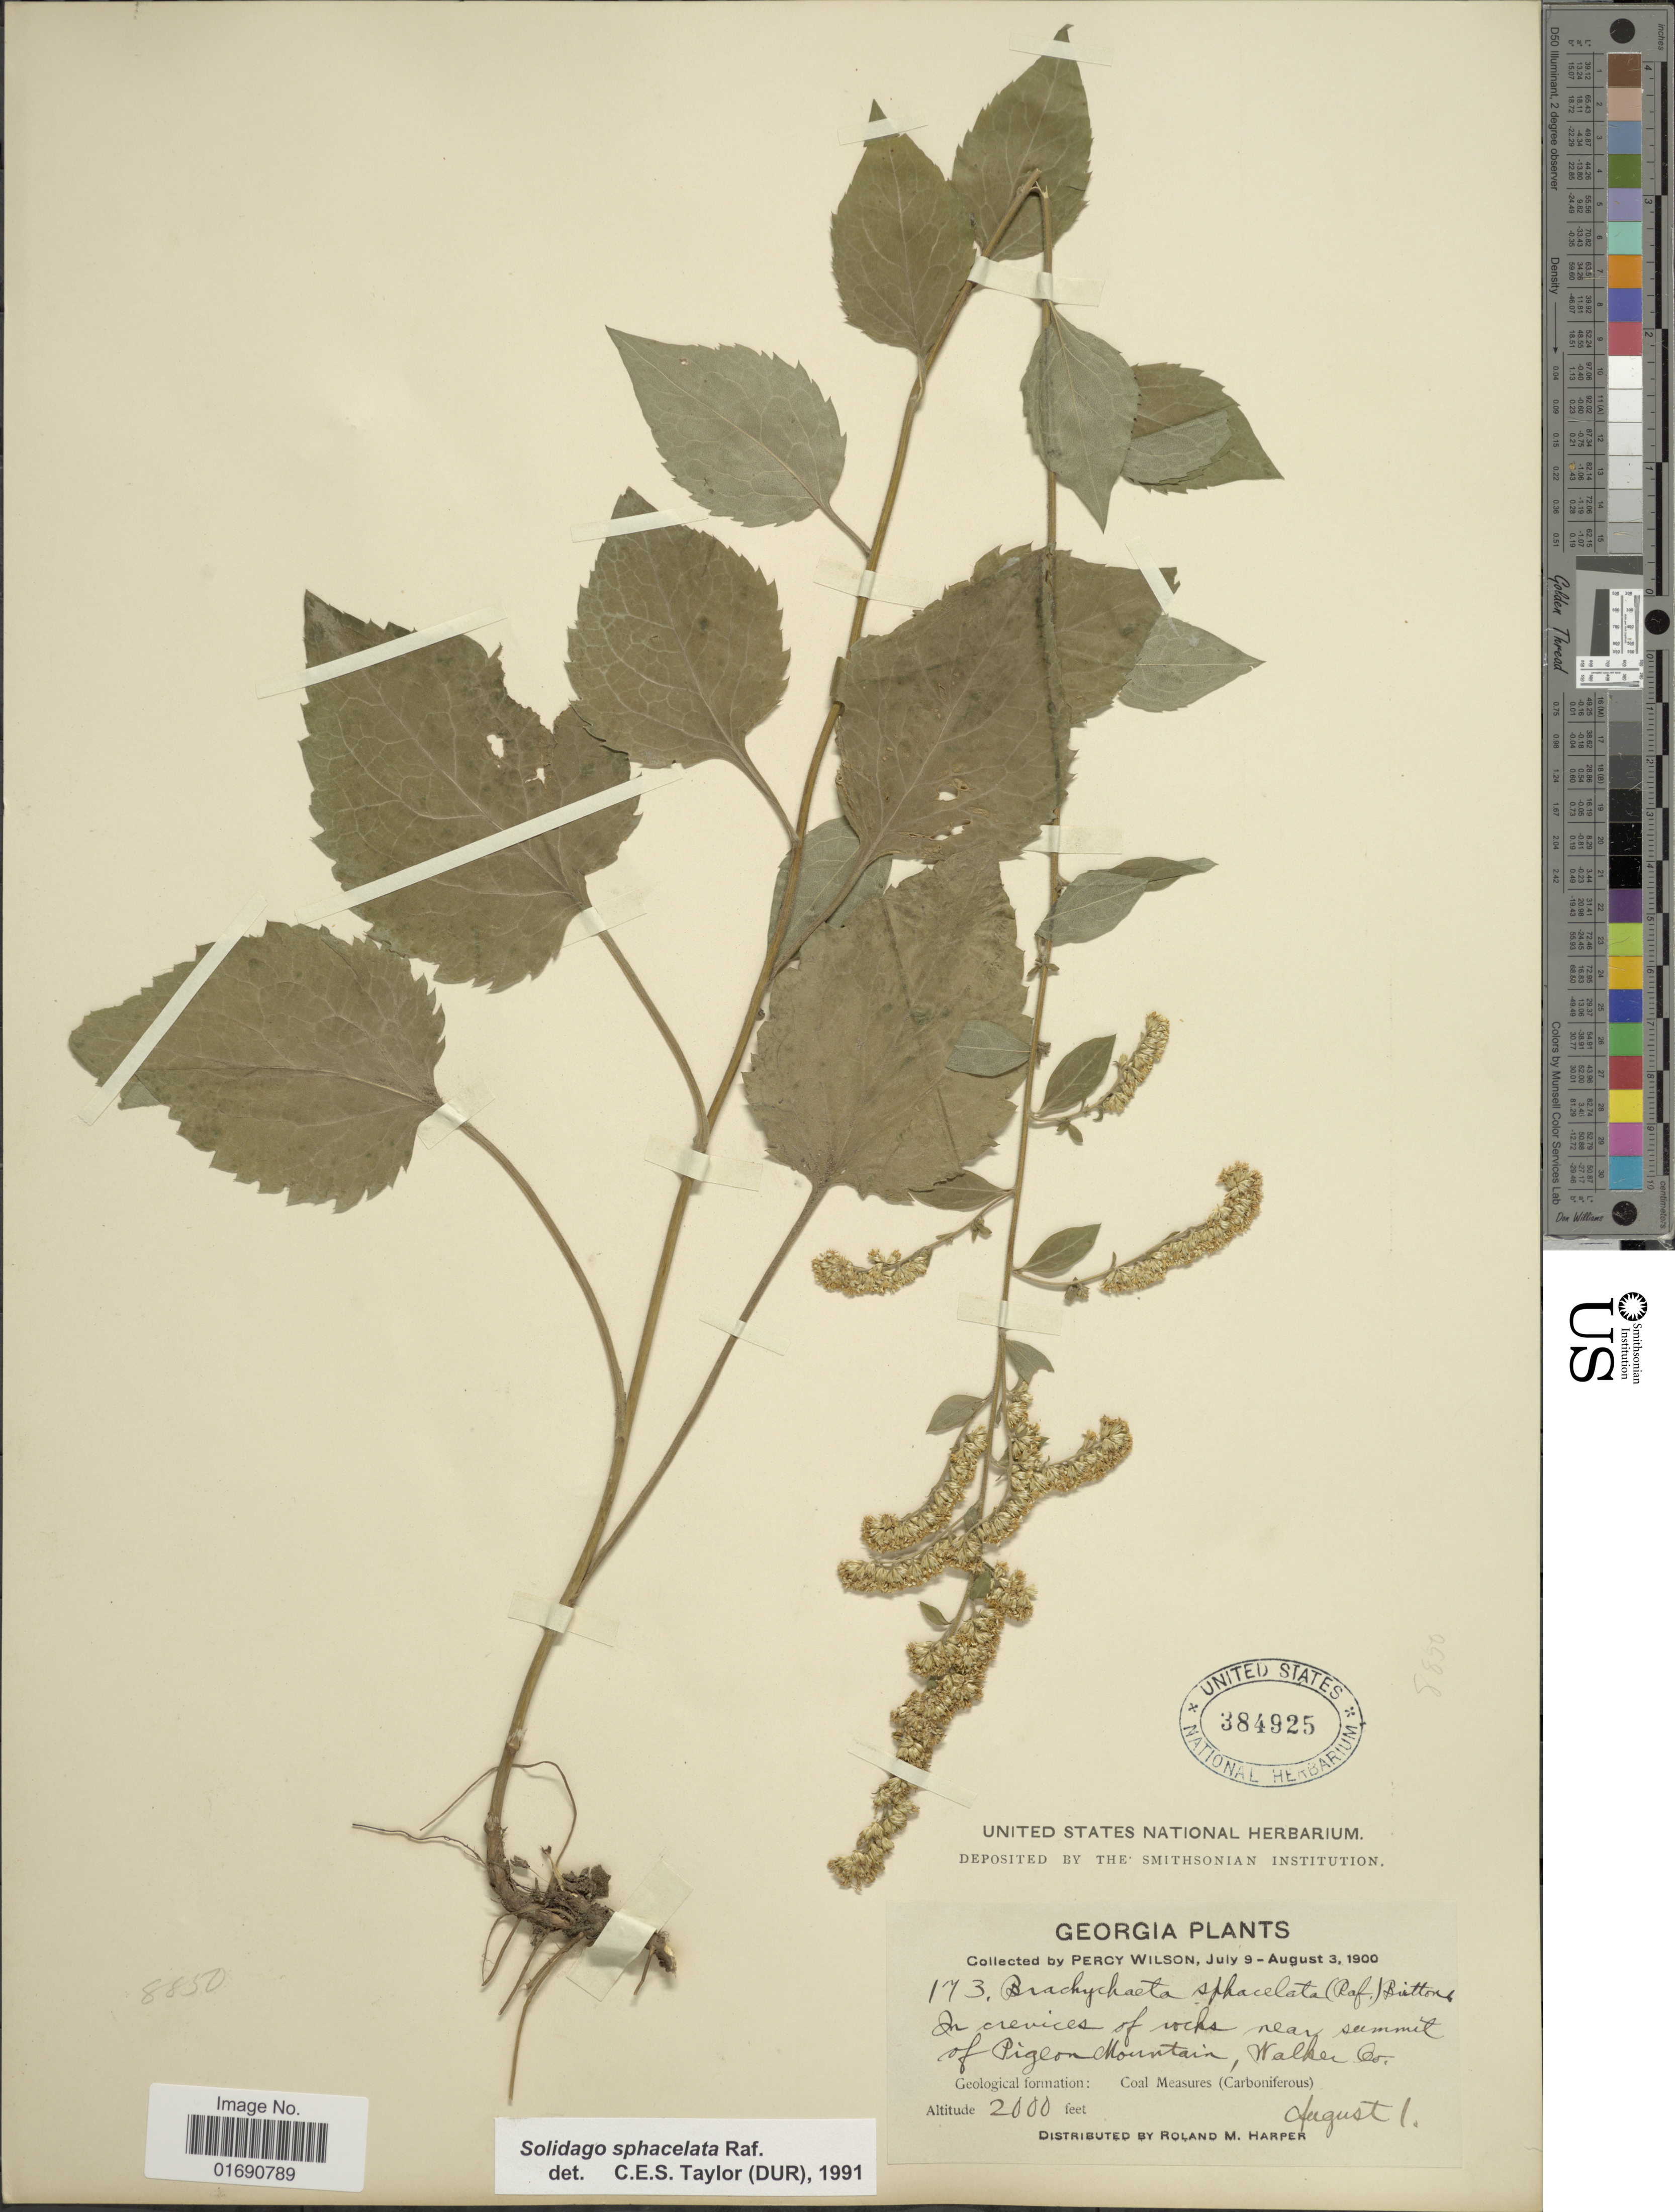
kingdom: Plantae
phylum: Tracheophyta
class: Magnoliopsida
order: Asterales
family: Asteraceae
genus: Solidago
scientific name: Solidago sphacelata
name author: Raf.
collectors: P. Wilson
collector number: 173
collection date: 1900-08-01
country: United States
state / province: Georgia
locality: In crevices of rocks near summit of Pigeon Mountain, Walker Co, Geological formation: Coal Measures (Carboniferous)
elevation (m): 610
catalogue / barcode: US 384925